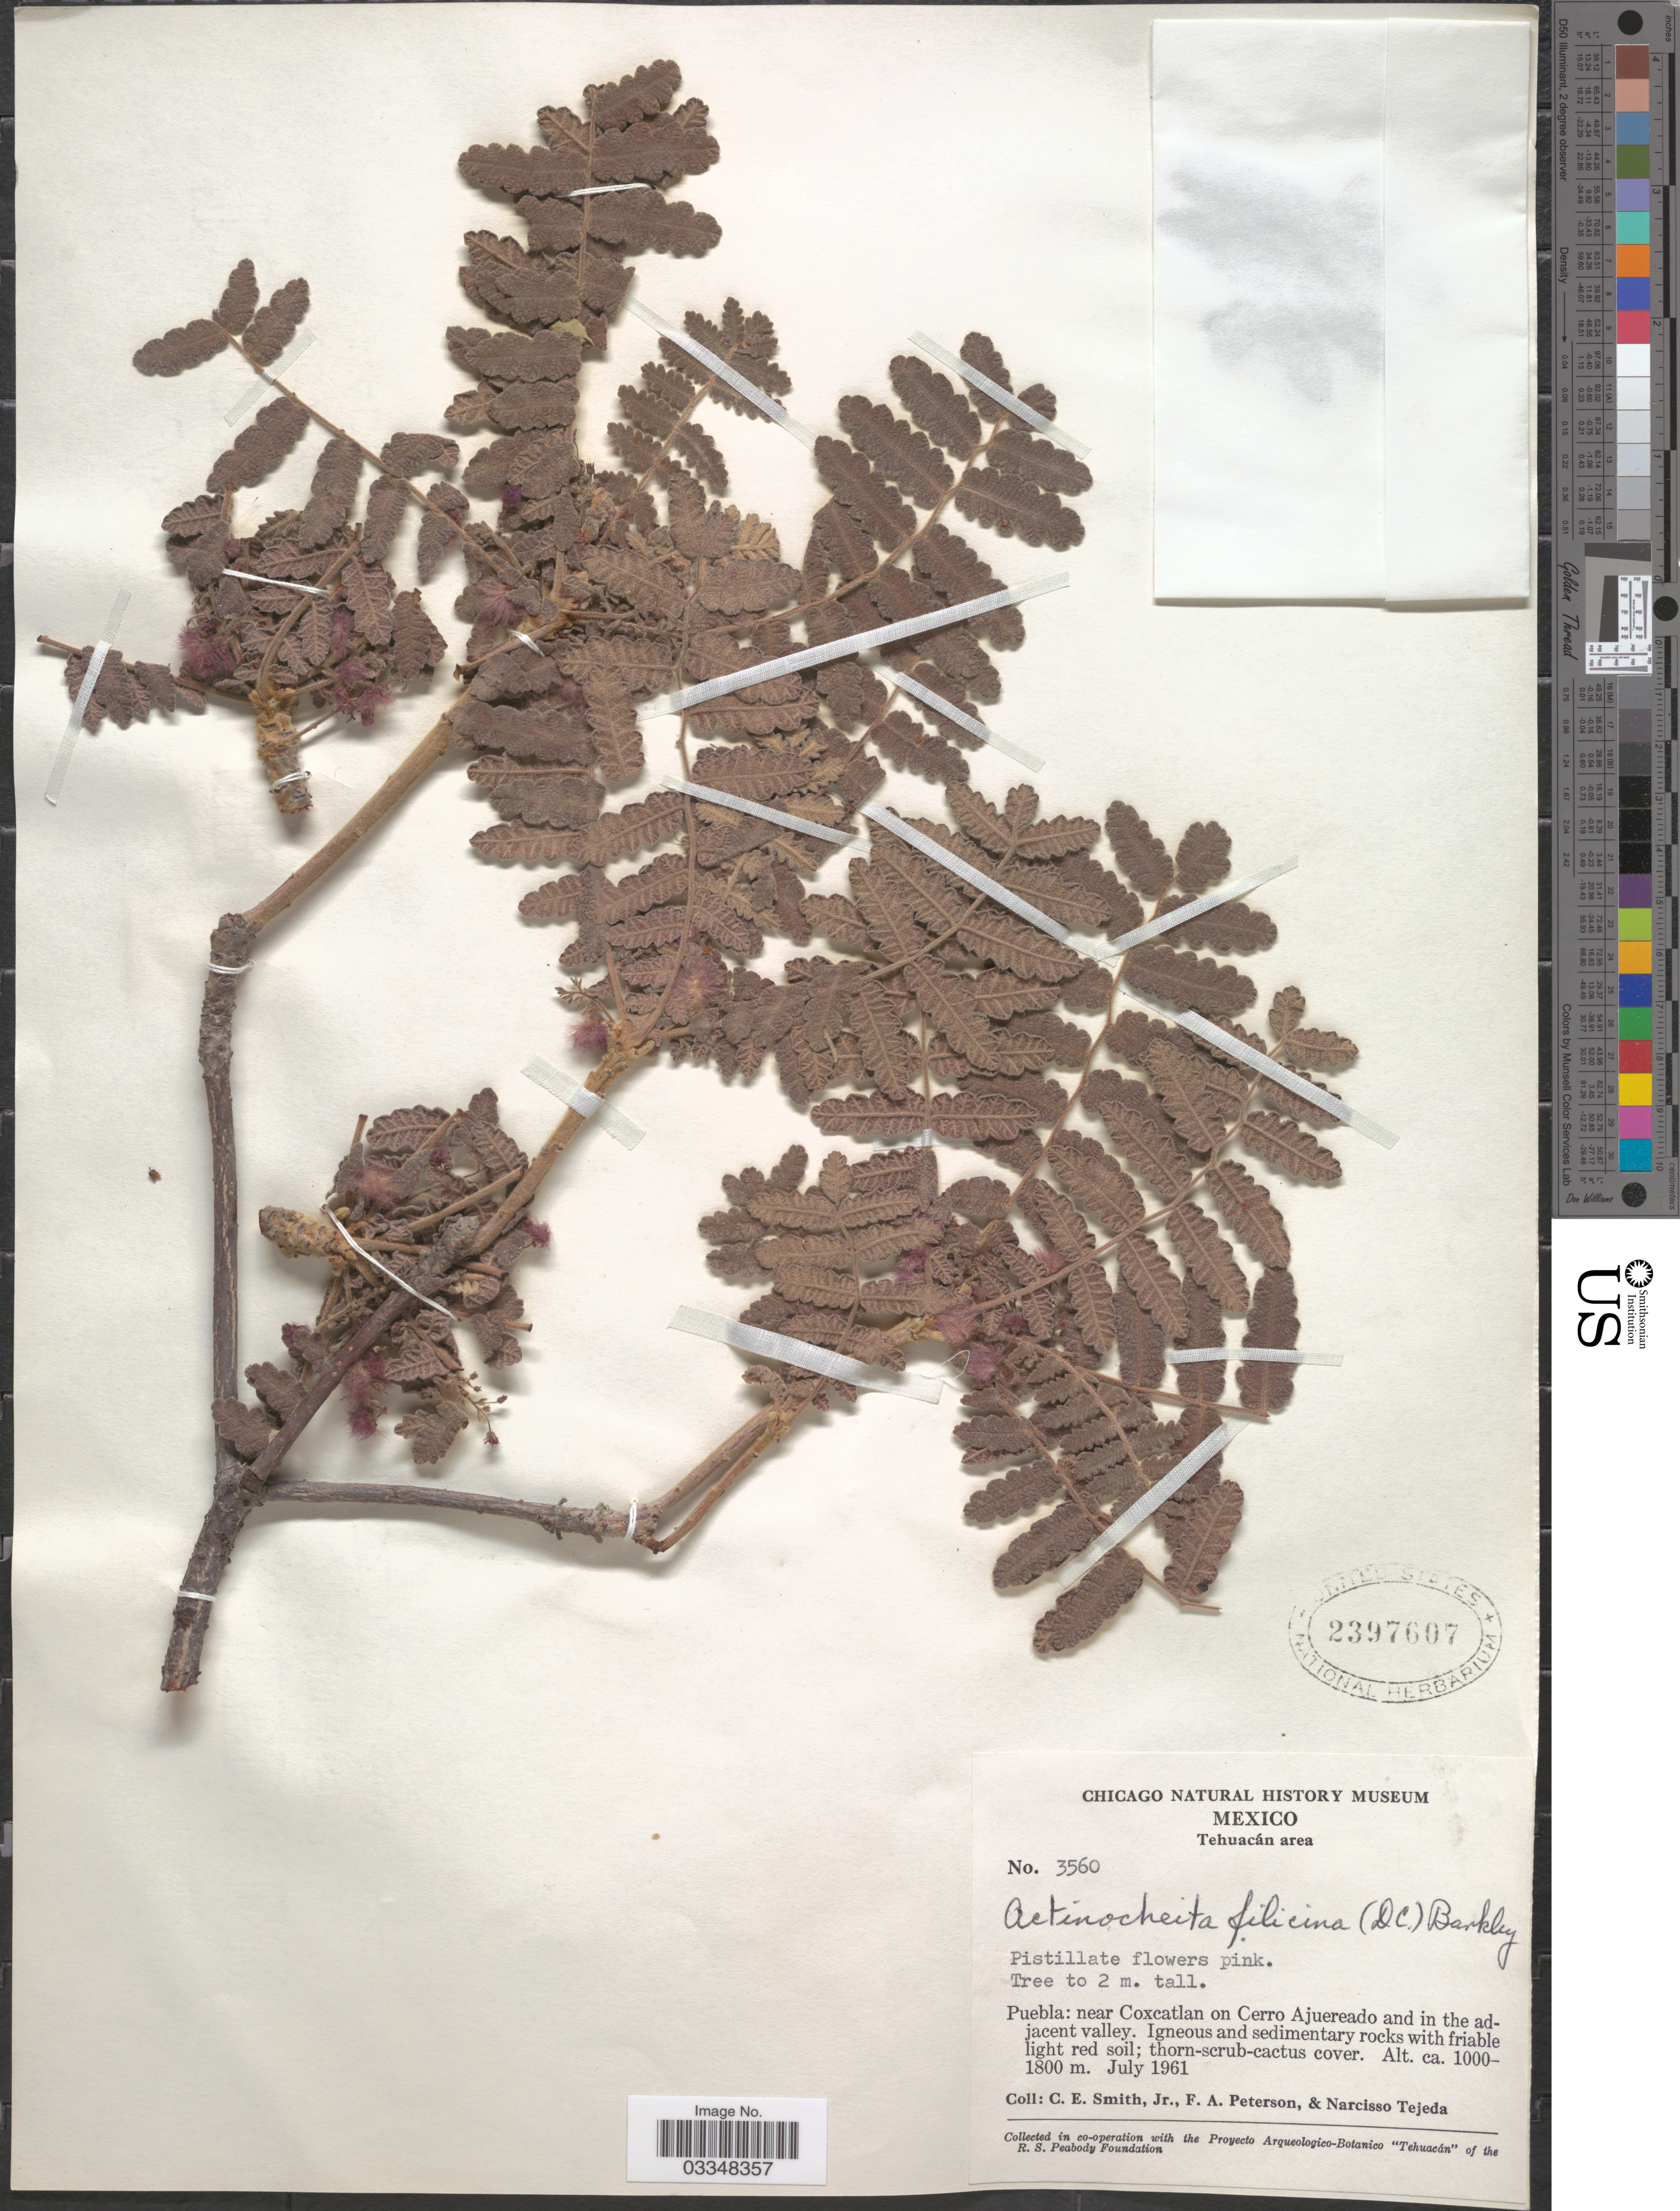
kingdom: Plantae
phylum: Tracheophyta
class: Magnoliopsida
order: Sapindales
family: Anacardiaceae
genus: Actinocheita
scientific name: Actinocheita filicina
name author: (Sessé & Moc. ex DC.) F.A. Barkley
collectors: C. E. Smith Jr., F. A. Peterson & N. Tejeda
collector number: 3560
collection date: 1961-07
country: Mexico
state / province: Puebla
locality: Tehuacán area. Near Coxcatlan on Cerro Ajuereado and in the adjacent valley.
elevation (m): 1000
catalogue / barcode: US 2397607